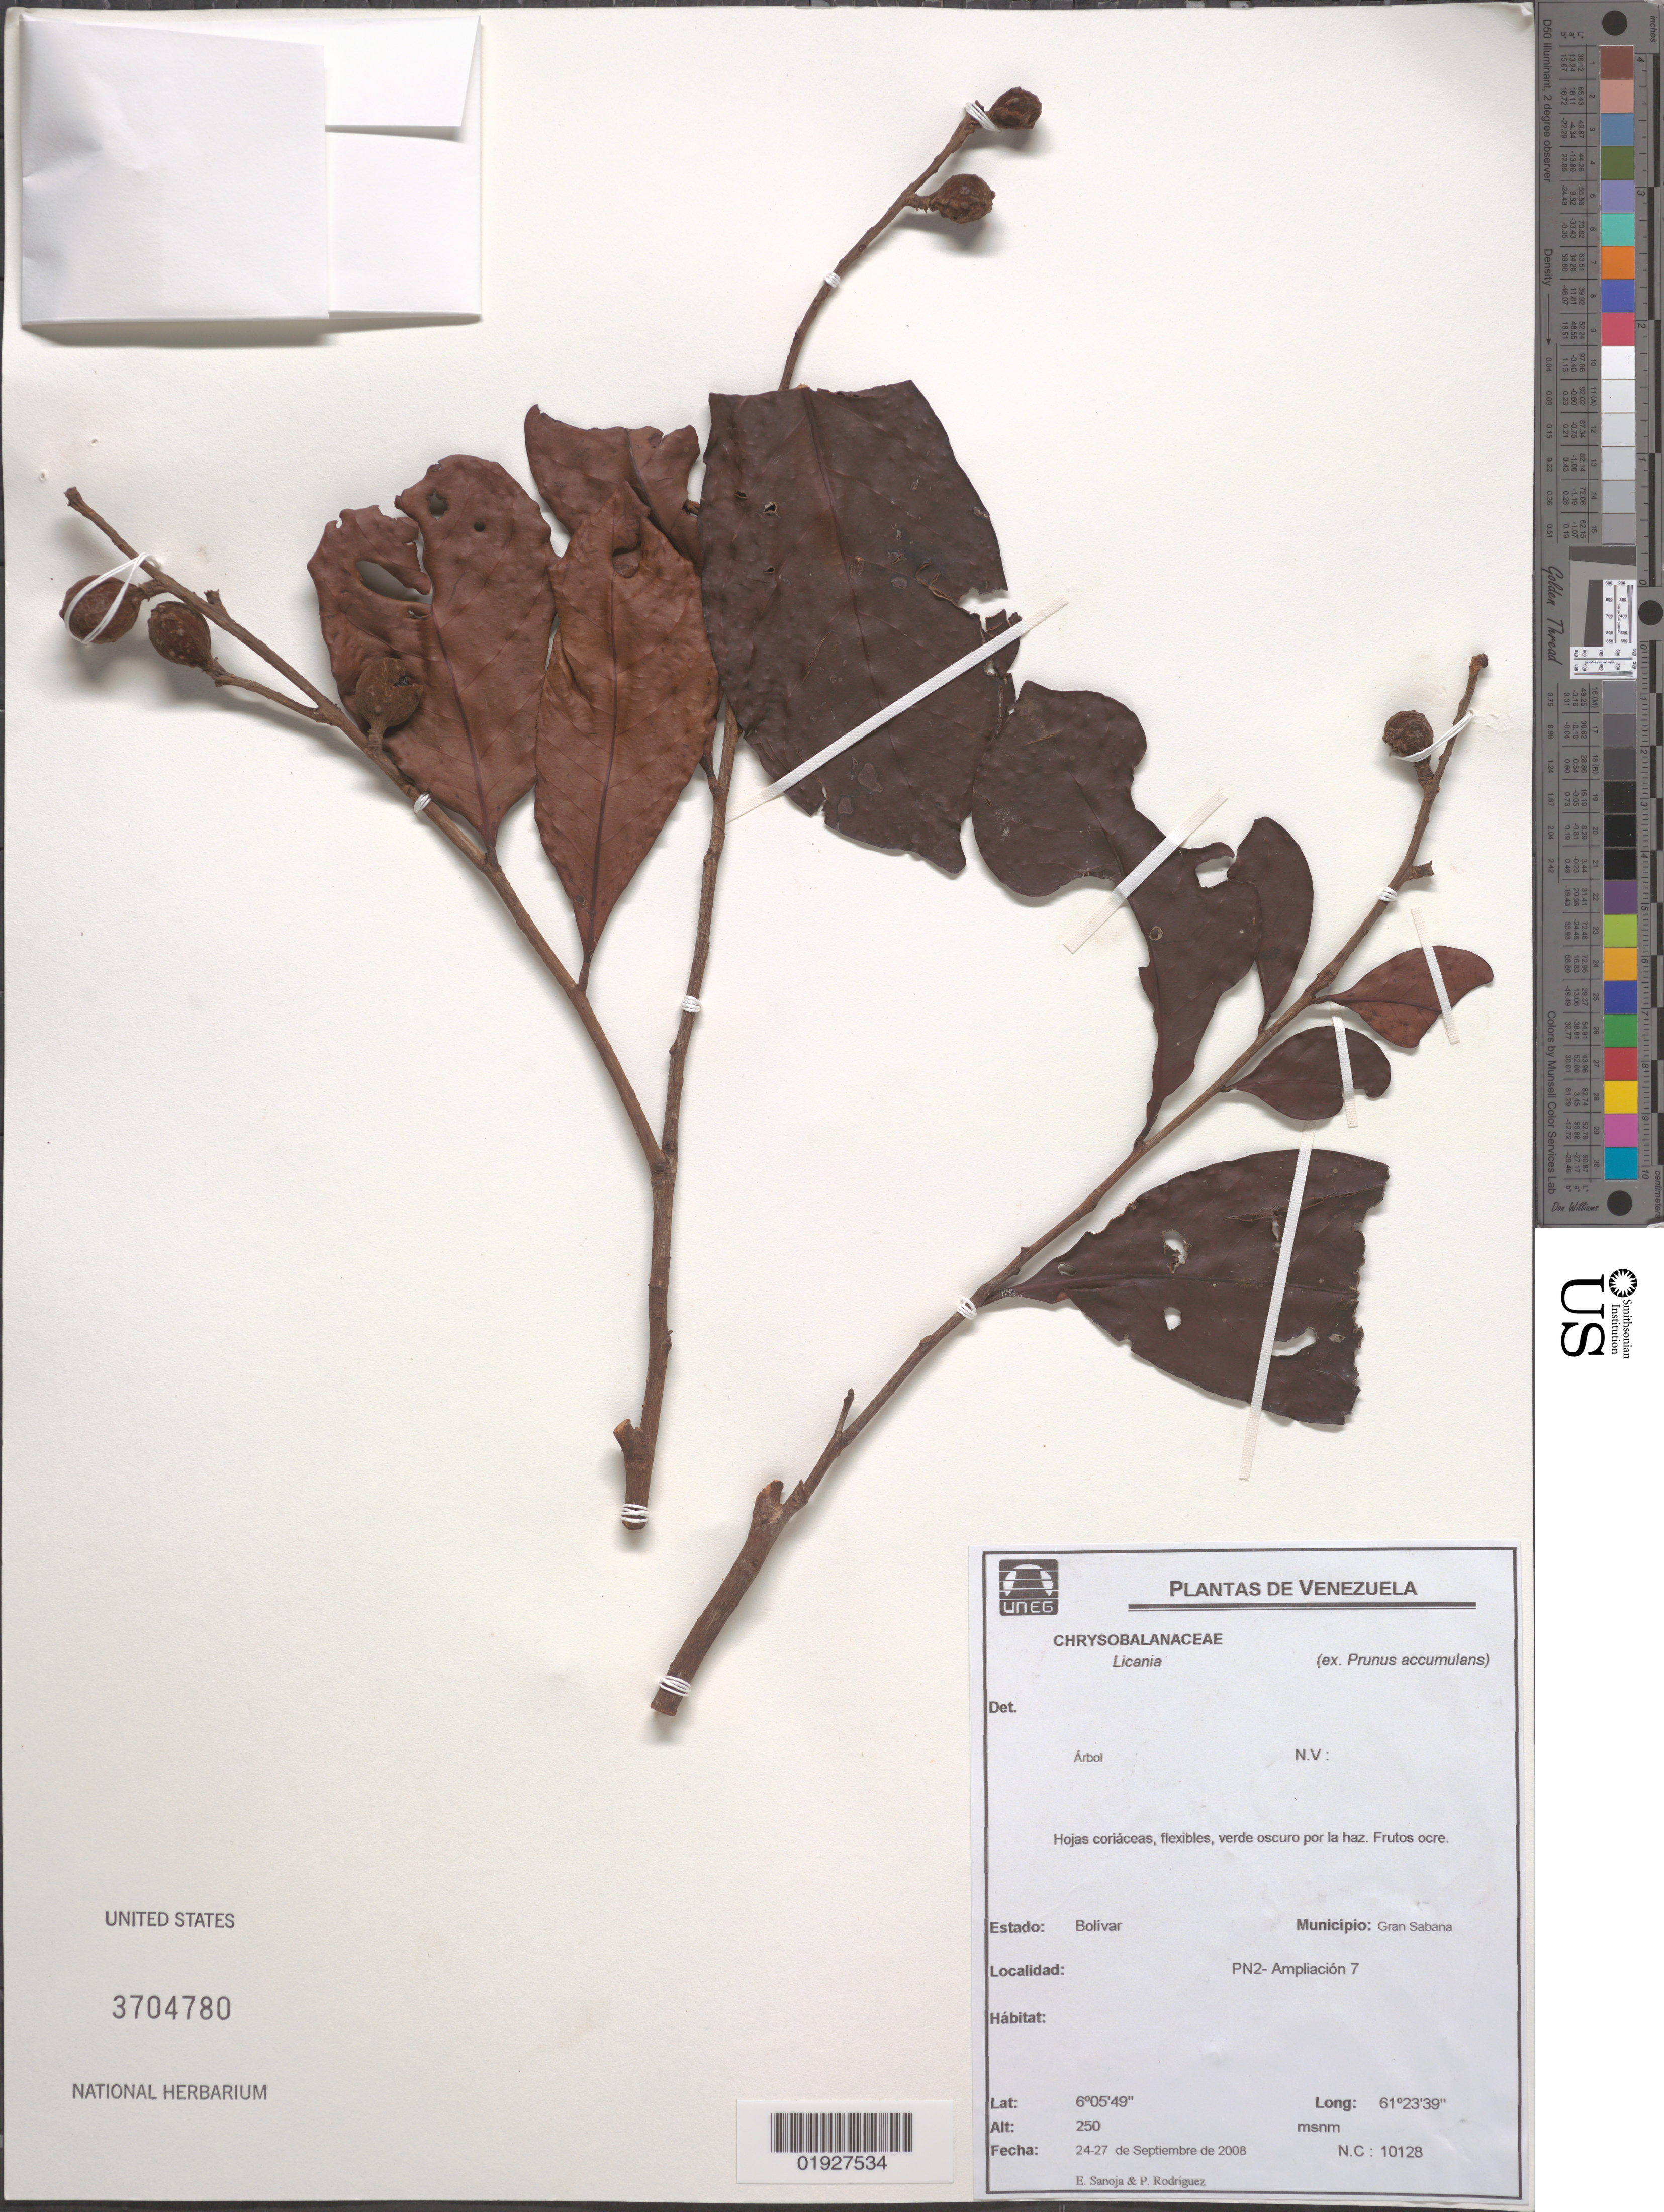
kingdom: Plantae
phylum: Tracheophyta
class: Magnoliopsida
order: Malpighiales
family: Chrysobalanaceae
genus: Licania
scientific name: Licania sp.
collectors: E. Sanoja & P. Rodriguez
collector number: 10128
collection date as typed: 24-27 September 2008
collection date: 2008-09-24/2008-09-27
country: Venezuela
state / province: Bolivar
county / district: Gran Sabana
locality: PN2-Ampliacion 8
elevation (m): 250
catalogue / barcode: US 3704780